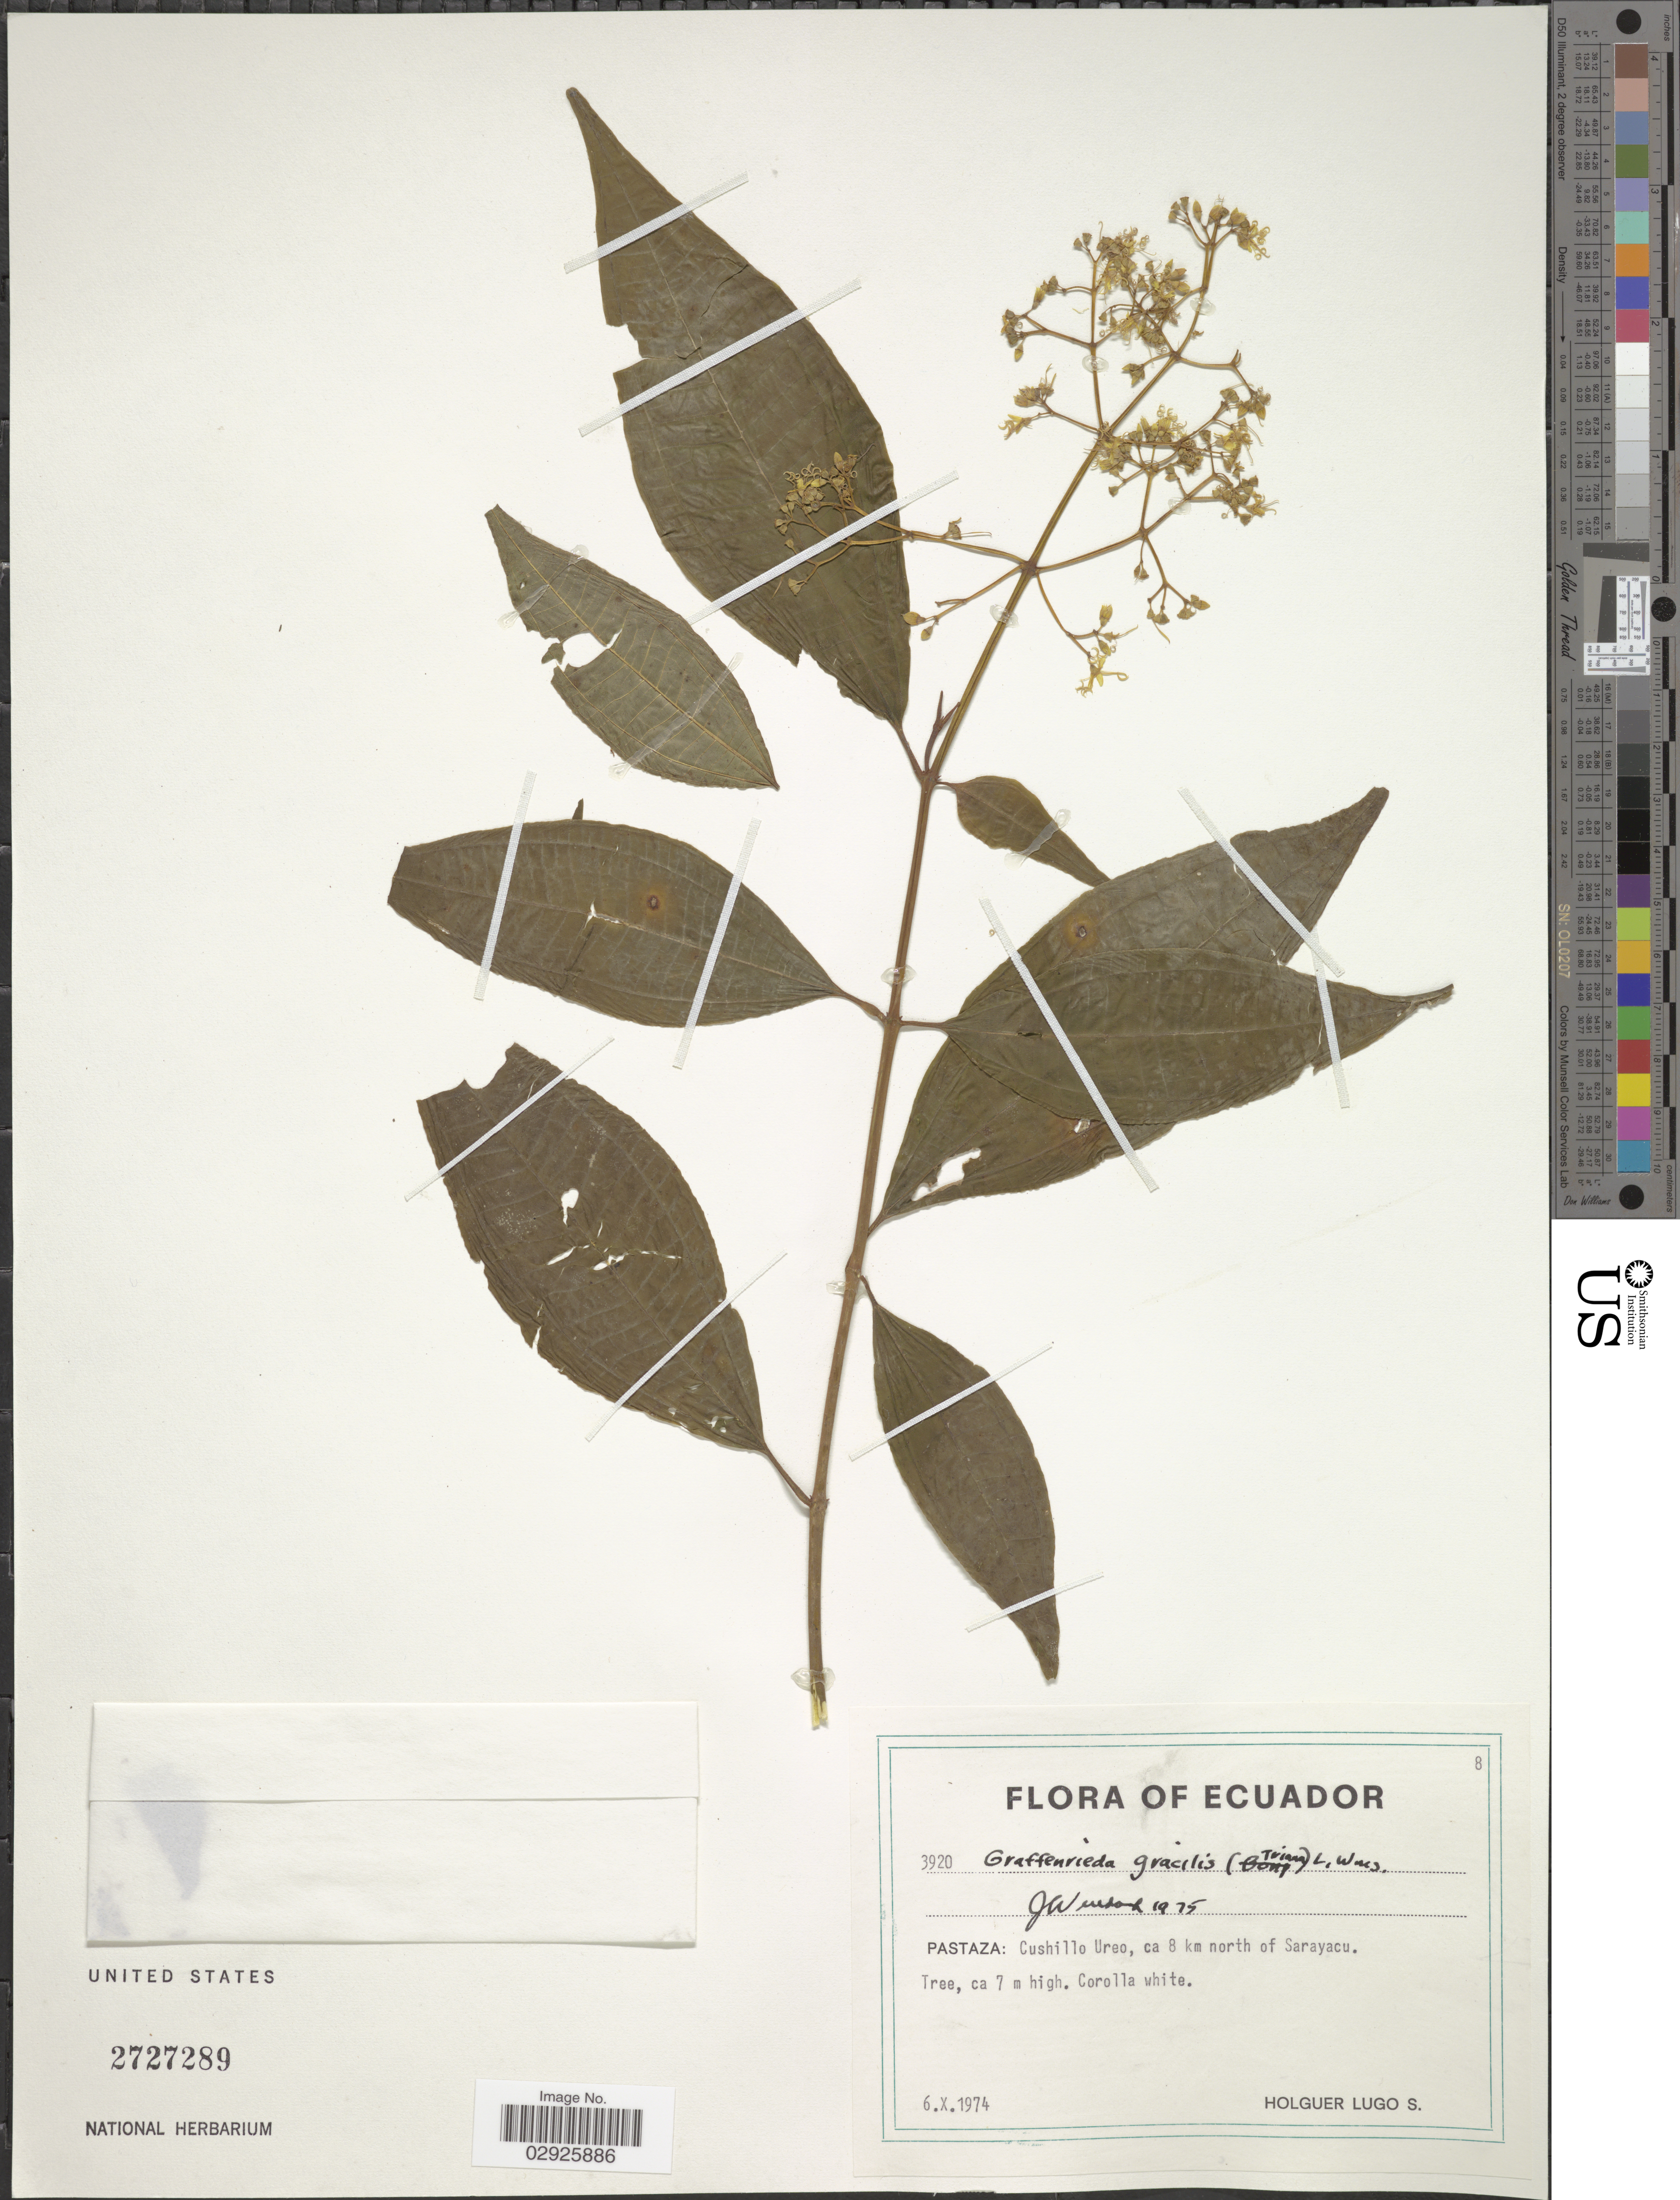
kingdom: Plantae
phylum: Tracheophyta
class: Magnoliopsida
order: Myrtales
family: Melastomataceae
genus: Graffenrieda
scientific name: Graffenrieda gracilis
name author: (Triana) L.O. Williams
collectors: H. Lugo S.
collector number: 3920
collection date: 1974-10-06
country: Ecuador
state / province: Pastaza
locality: Cushillo Ureo, ca 8 km north of Sarayacu.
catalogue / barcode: US 2727289